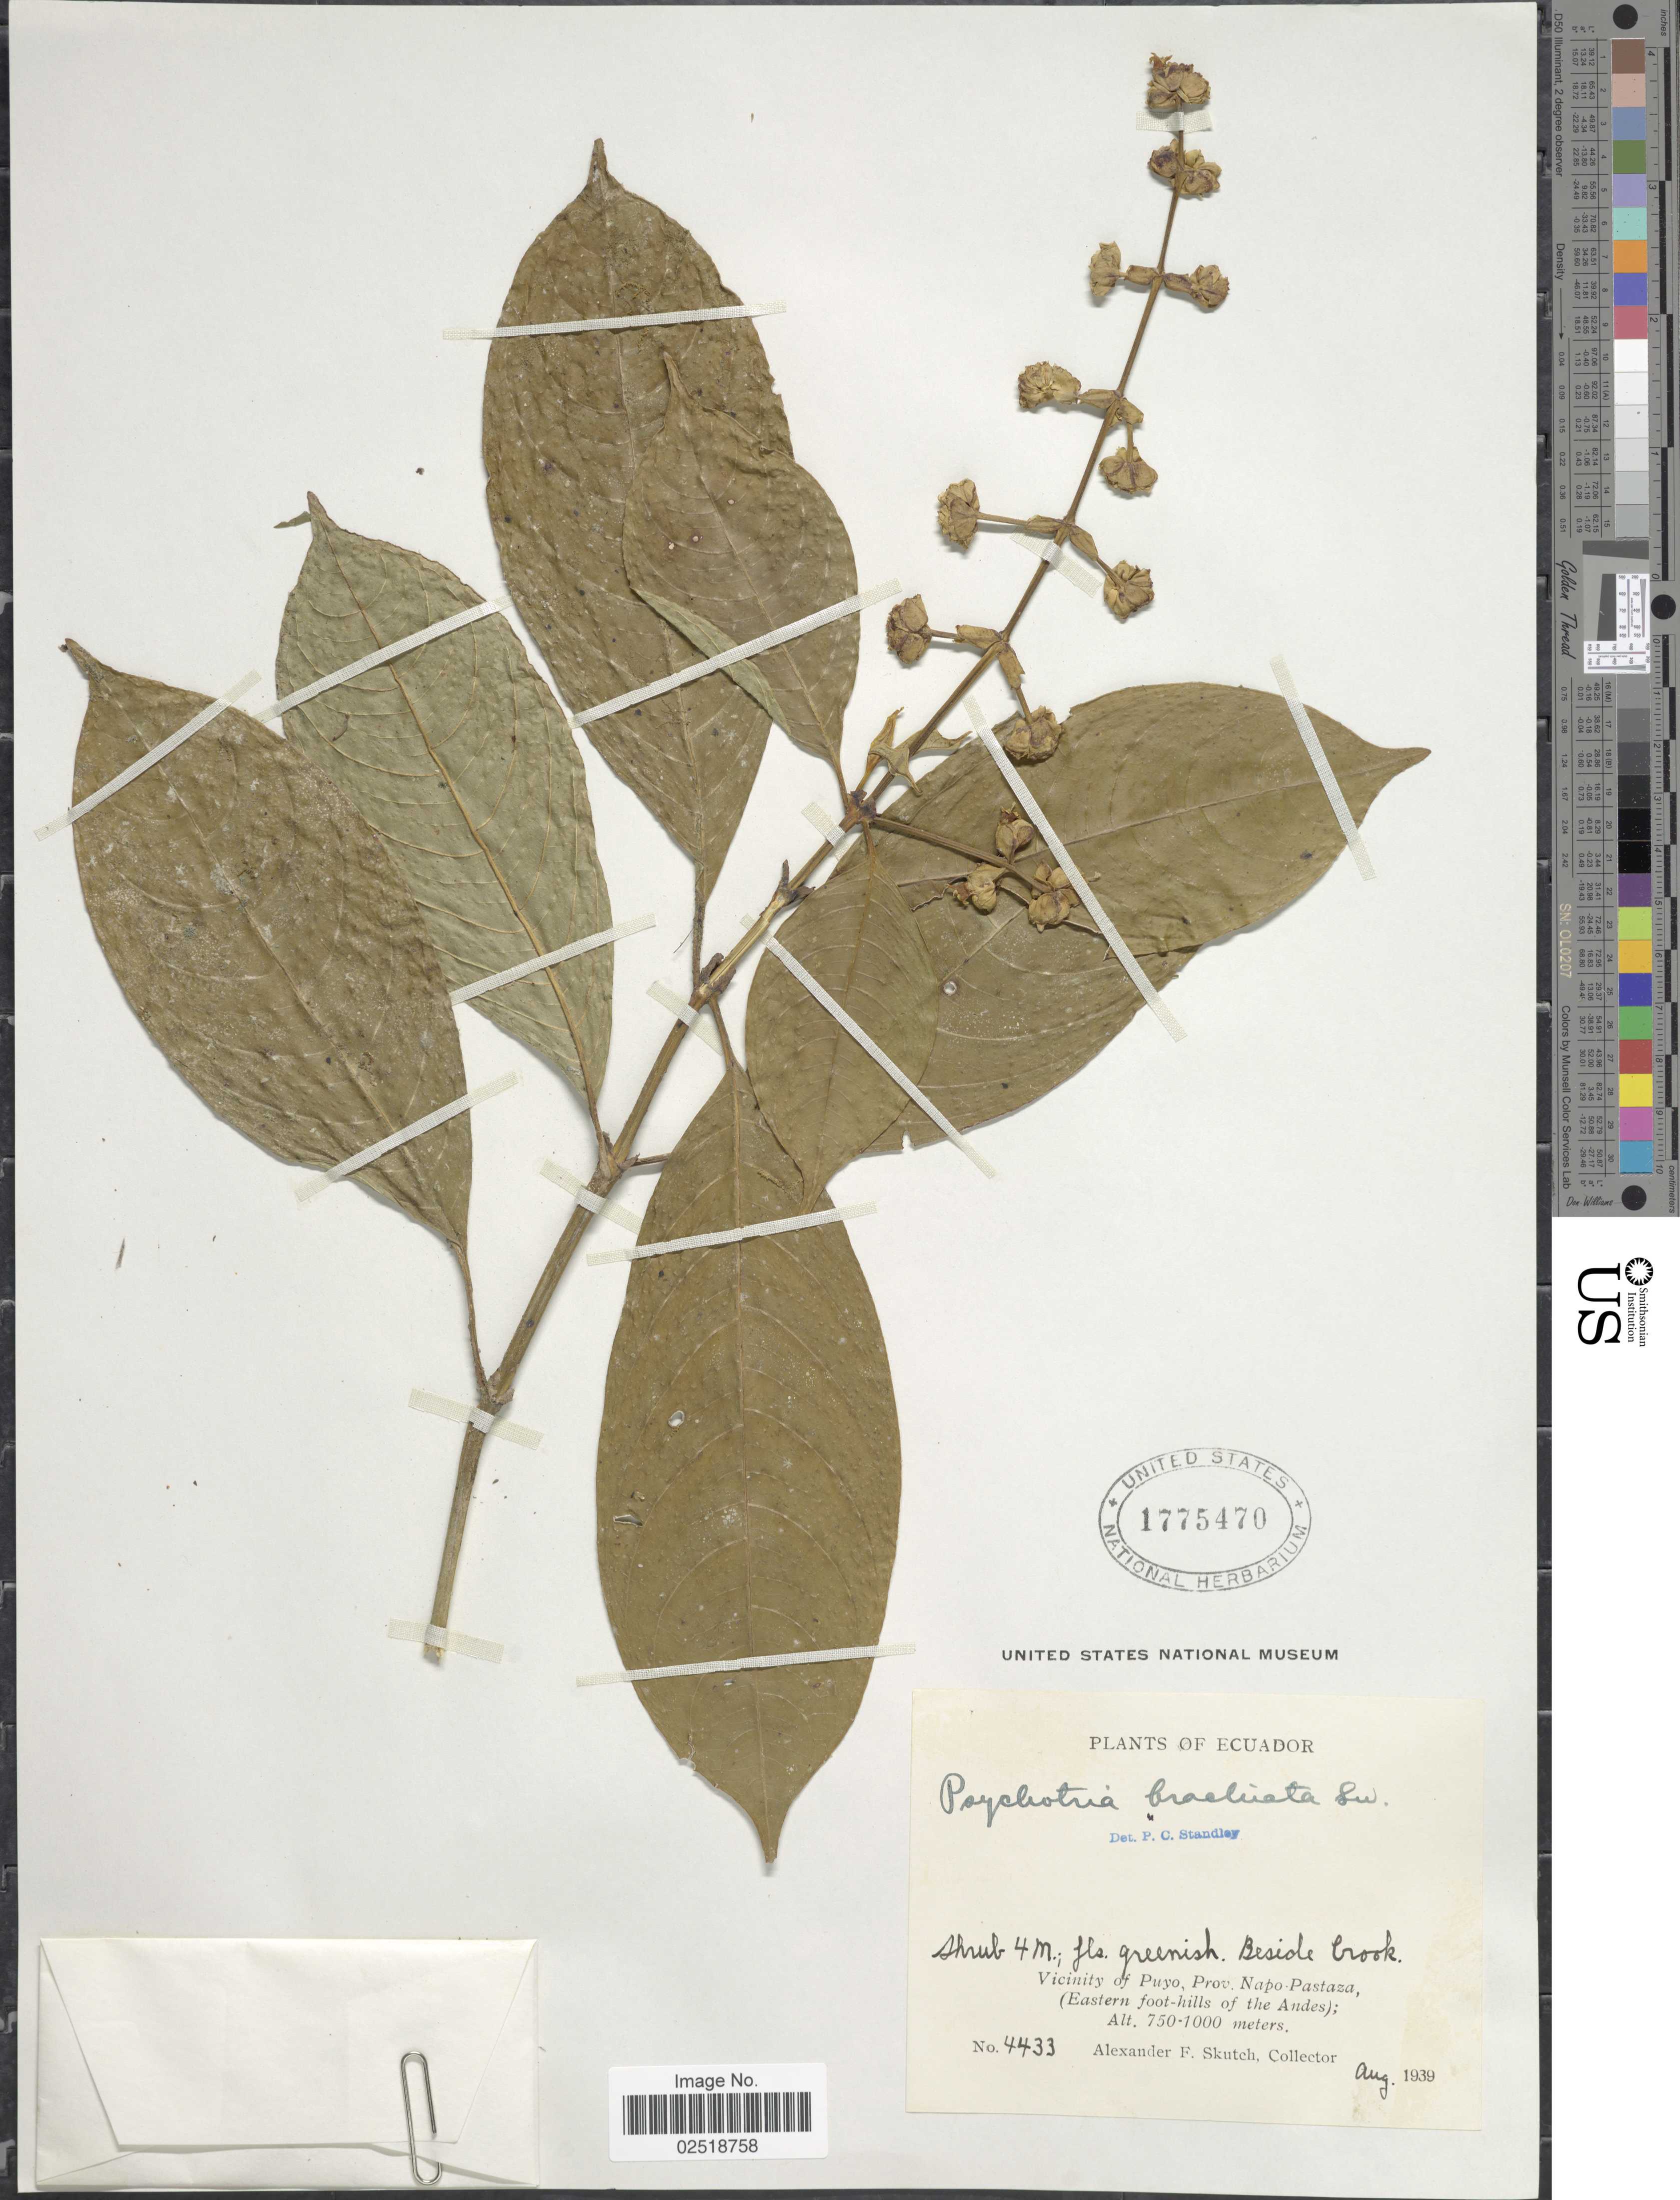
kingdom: Plantae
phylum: Tracheophyta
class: Magnoliopsida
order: Gentianales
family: Rubiaceae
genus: Psychotria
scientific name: Psychotria caerulea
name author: Ruiz & Pav.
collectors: A. F. Skutch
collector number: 4433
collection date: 1939-08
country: Ecuador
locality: Beside brook, Vicinity of Puyo, Prov. Napo-Pastaza, (Eastern foothills of the Andes)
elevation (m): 750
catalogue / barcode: US 1775470